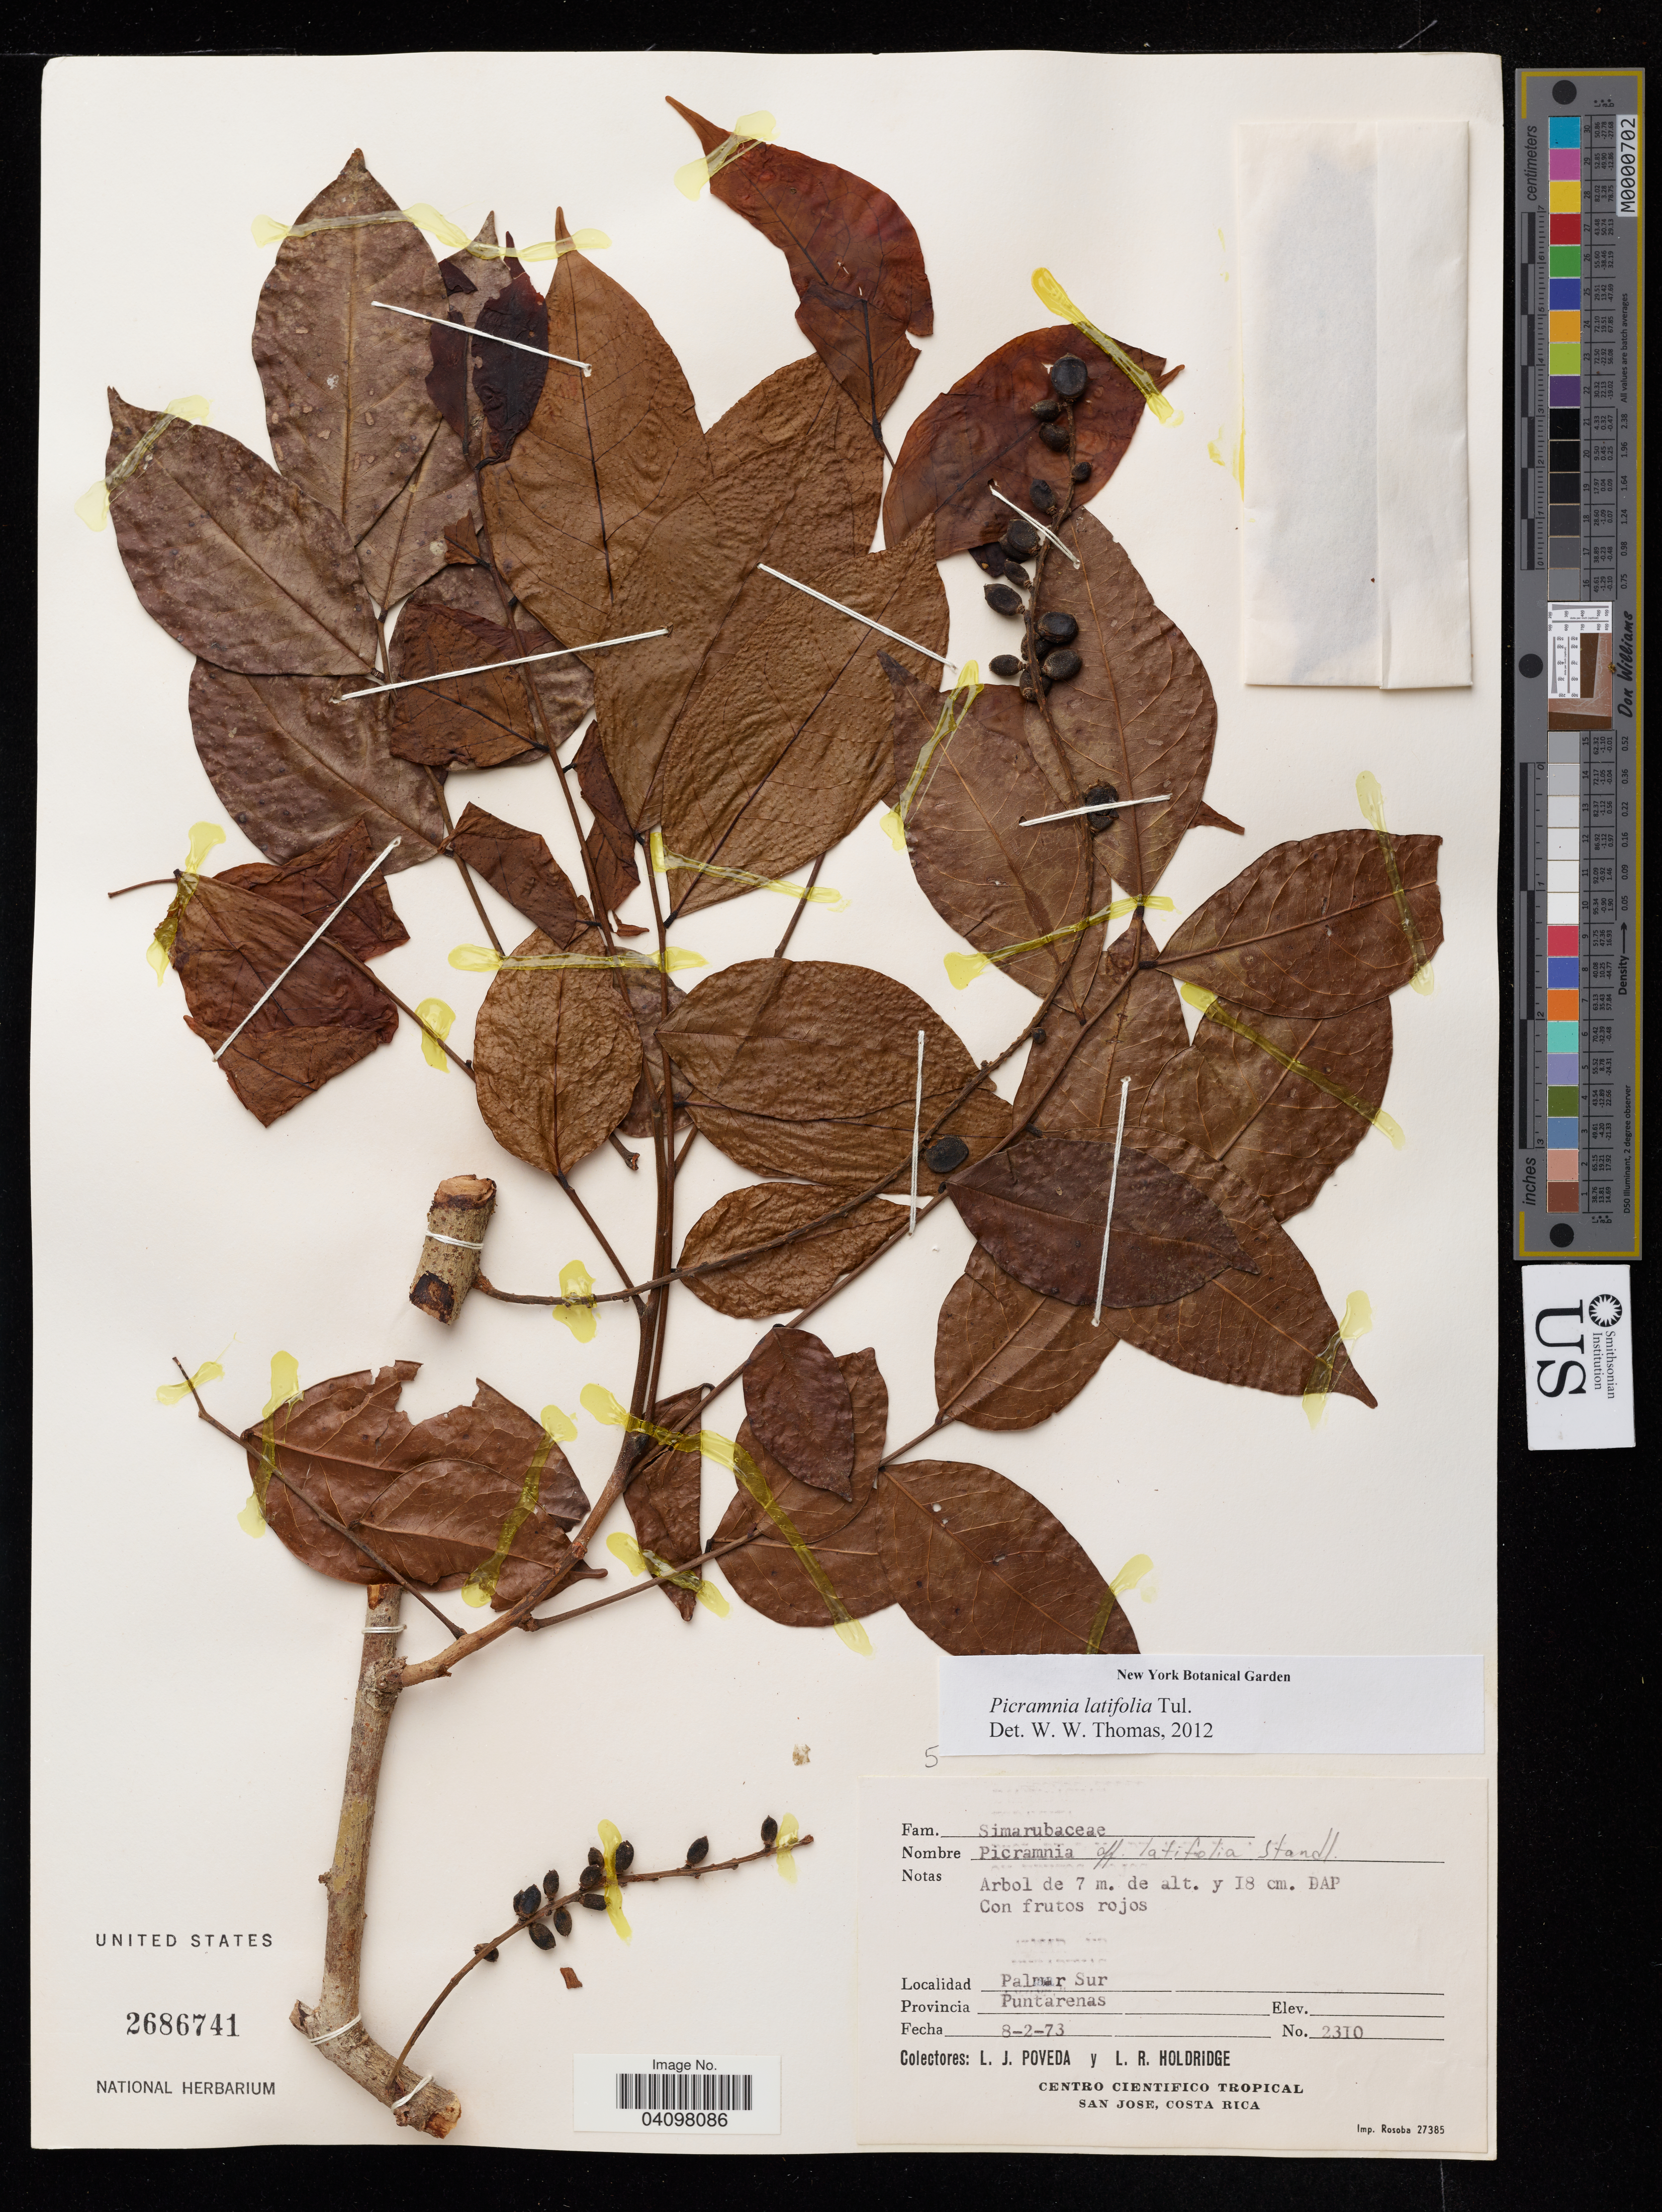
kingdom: Plantae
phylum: Tracheophyta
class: Magnoliopsida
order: Picramniales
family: Picramniaceae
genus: Picramnia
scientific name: Picramnia latifolia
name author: Tul.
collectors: L. J. Poveda & L. Holdrige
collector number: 2310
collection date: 1973-02-08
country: Costa Rica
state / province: Puntarenas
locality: Palmar Sur.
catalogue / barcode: US 2686741